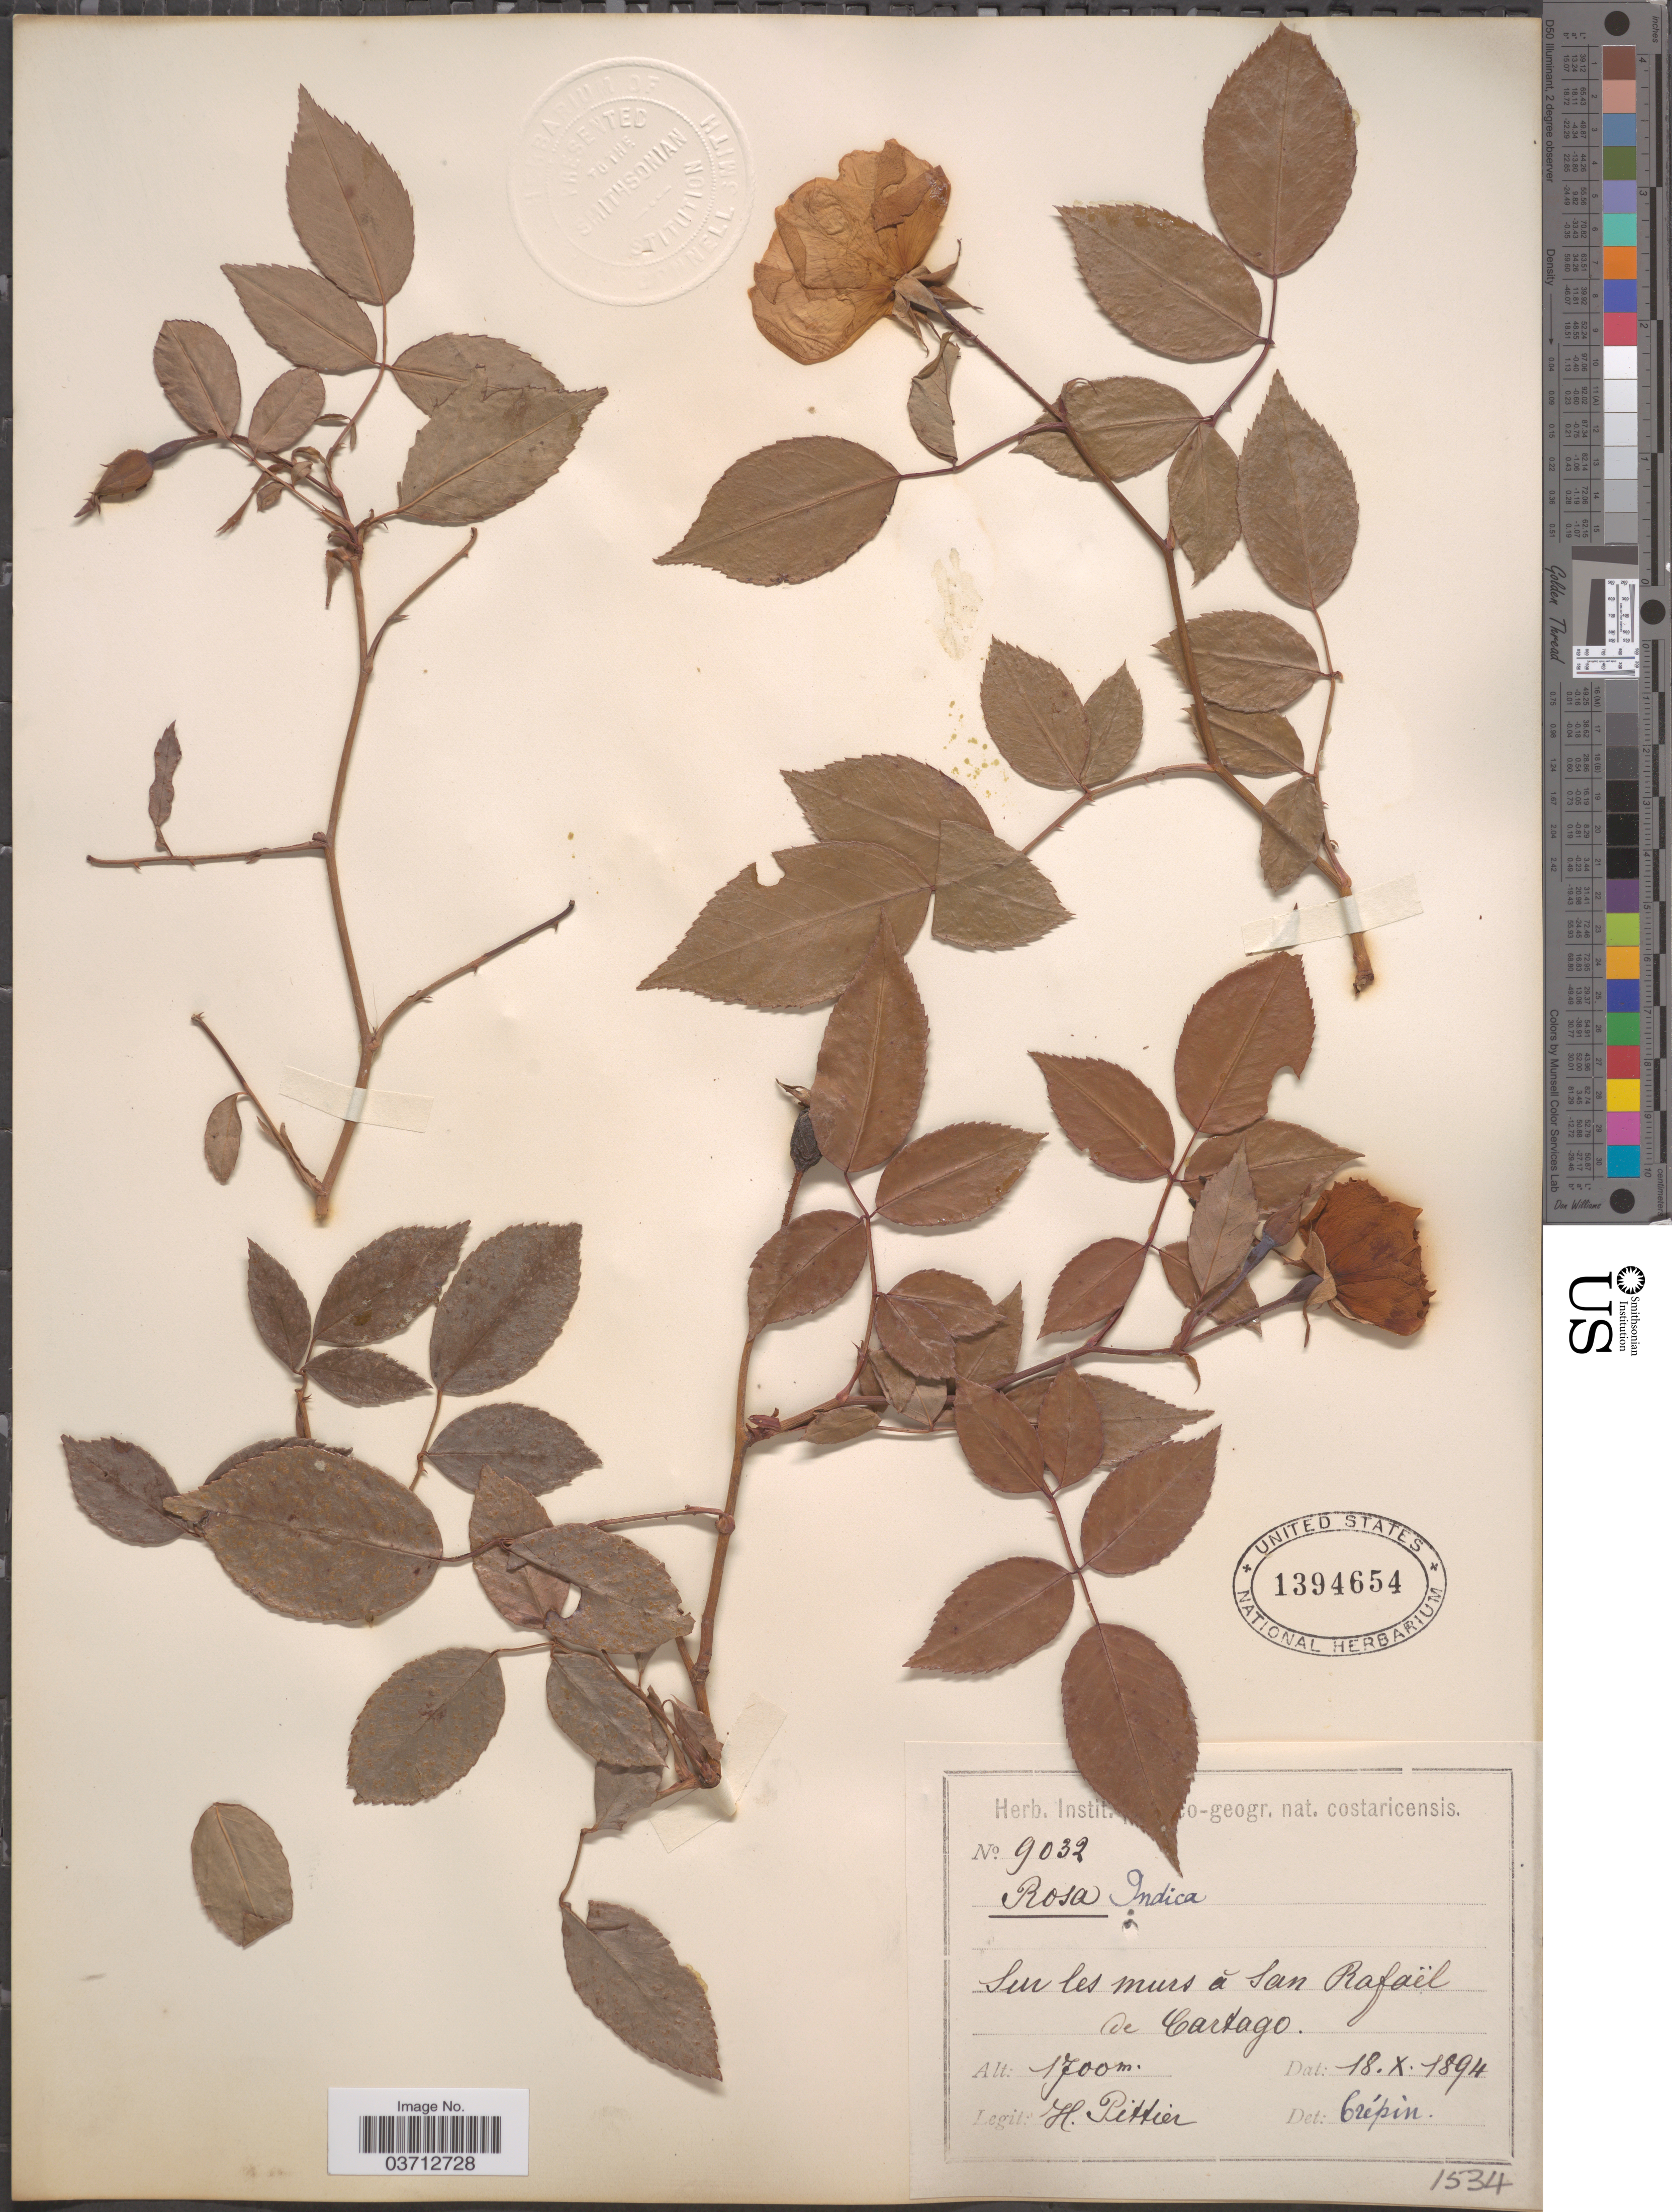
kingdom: Plantae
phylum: Tracheophyta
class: Magnoliopsida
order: Rosales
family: Rosaceae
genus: Rosa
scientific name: Rosa indica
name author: L.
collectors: H. F. Pittier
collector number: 9032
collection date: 1894-10-18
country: Costa Rica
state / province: Cartago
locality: Sur les murs á San Rafaël de Cartago.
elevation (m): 1700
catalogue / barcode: US 1394654